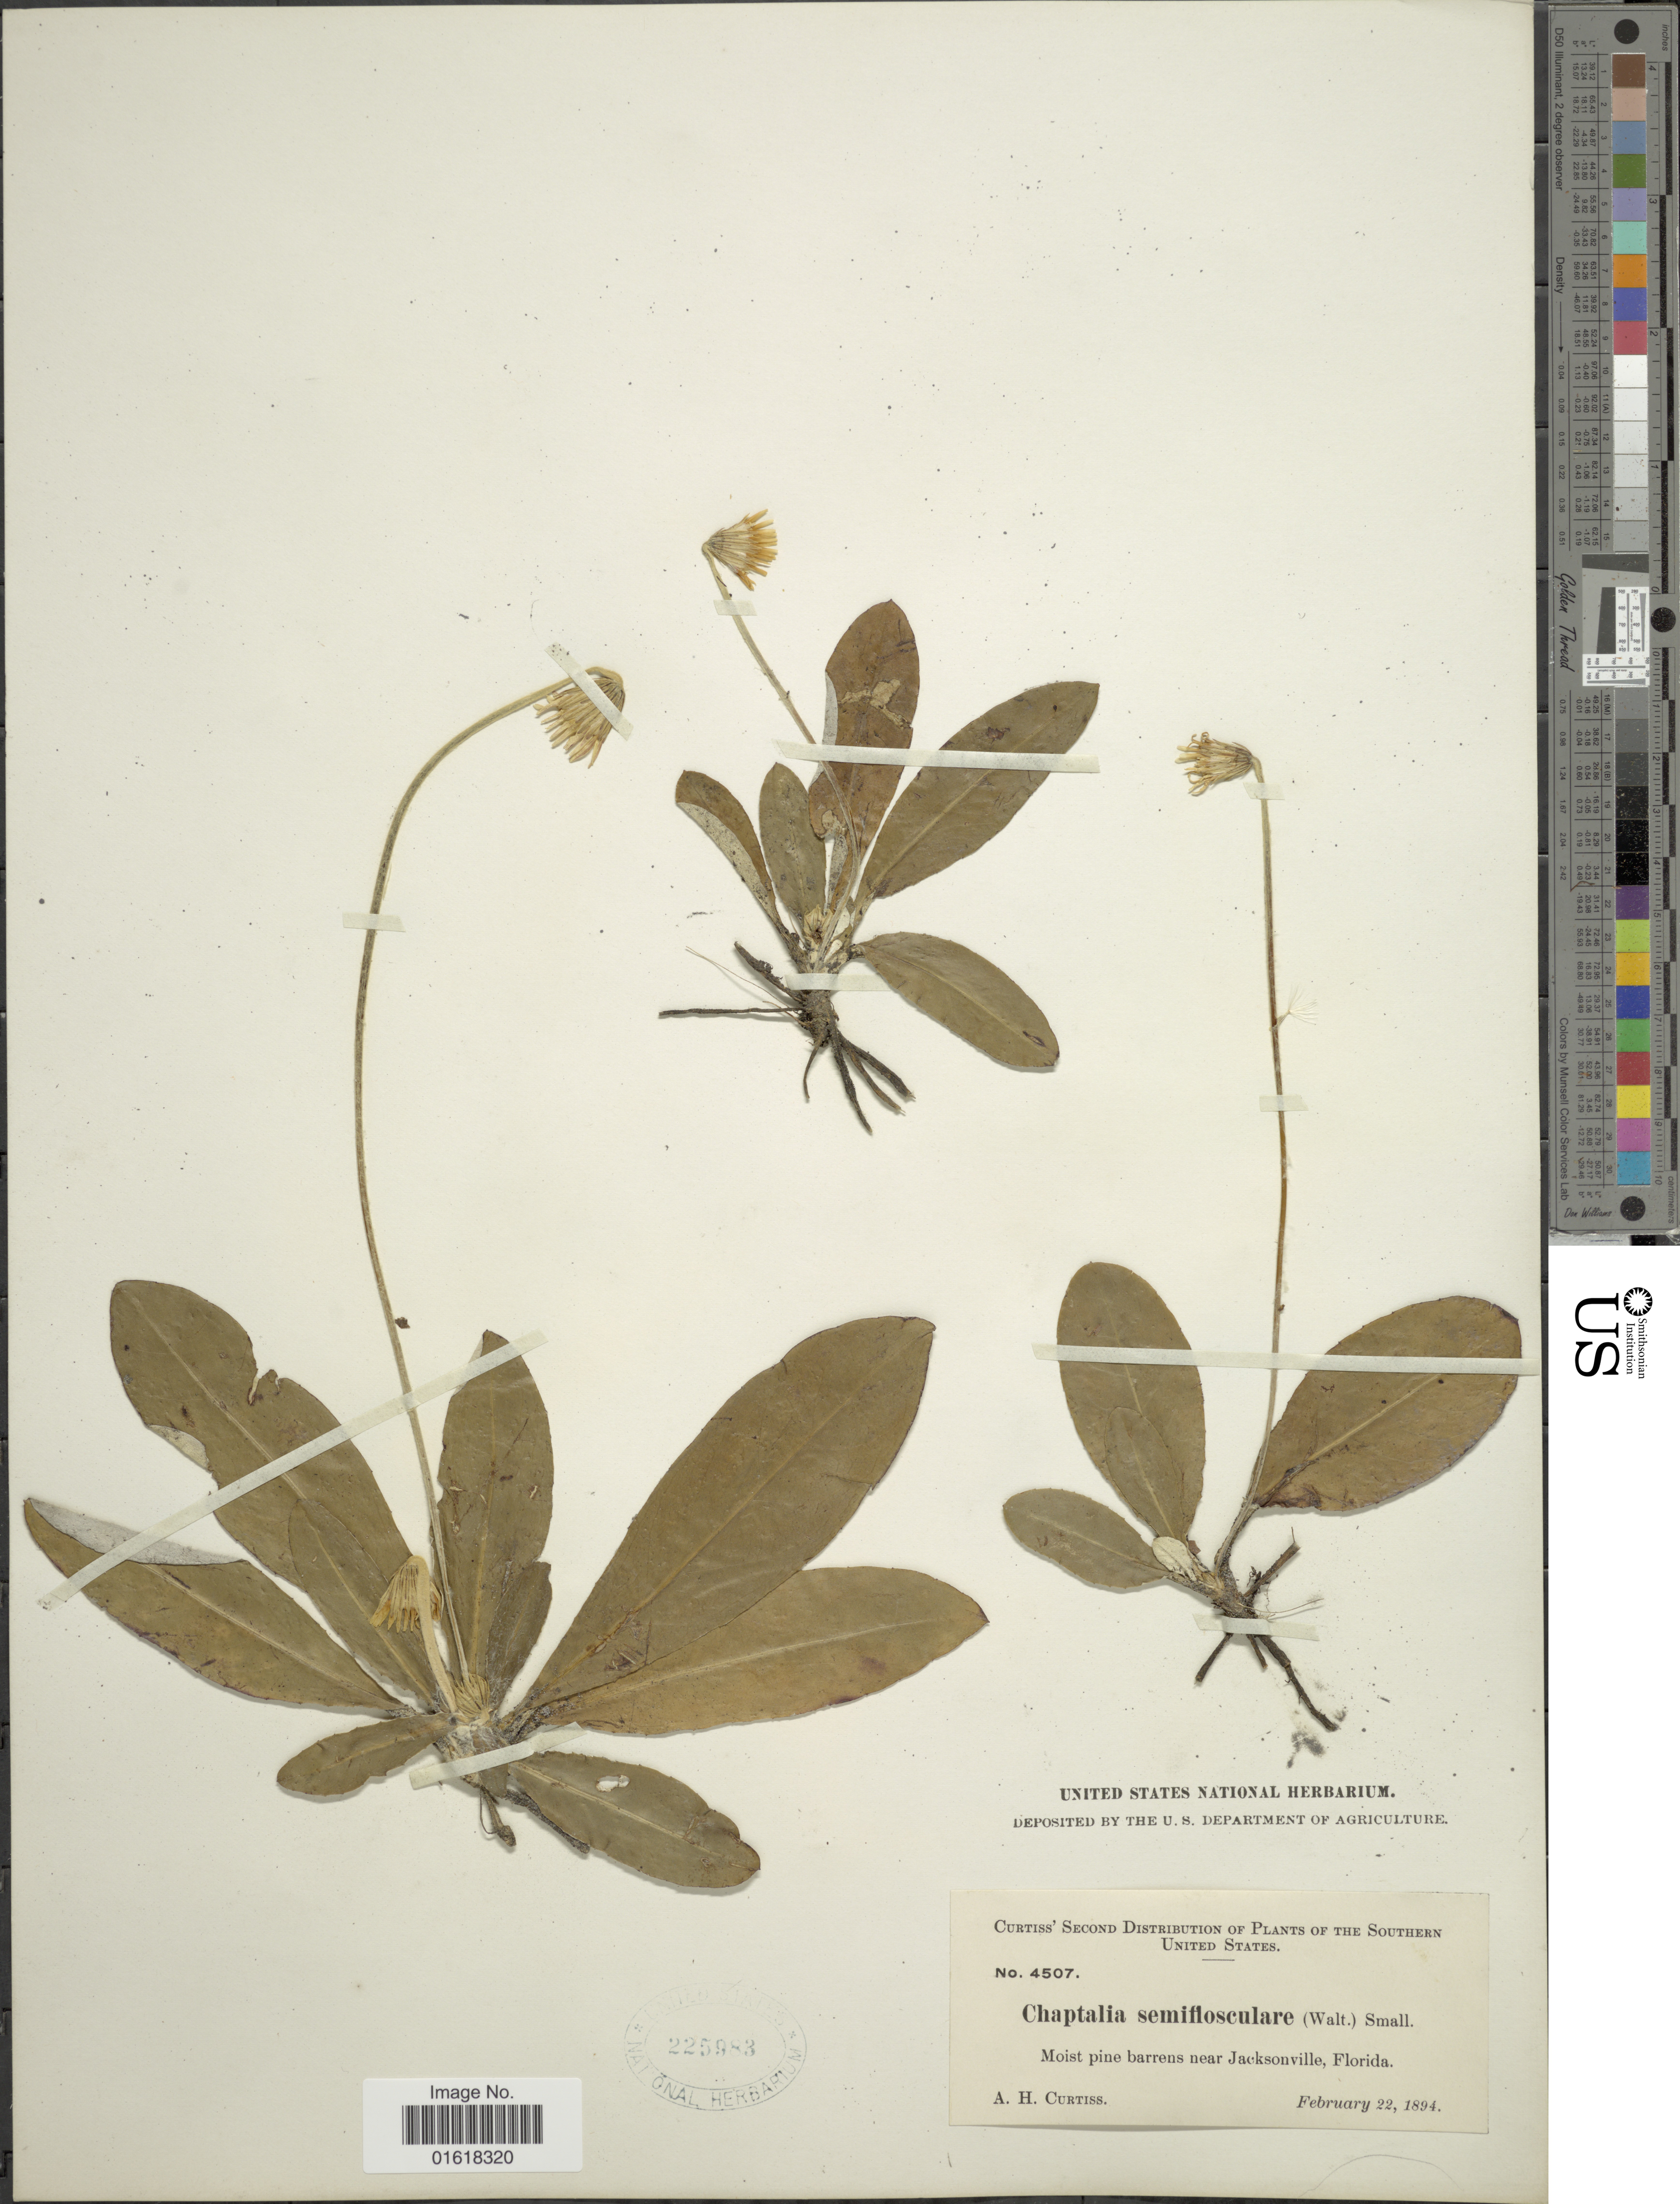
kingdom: Plantae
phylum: Tracheophyta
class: Magnoliopsida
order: Asterales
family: Asteraceae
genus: Chaptalia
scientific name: Chaptalia tomentosa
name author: Vent.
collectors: A. H. Curtiss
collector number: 4507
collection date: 1894-02-22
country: United States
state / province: Florida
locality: Moist pine barrens near Jacksonville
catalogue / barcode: US 225983